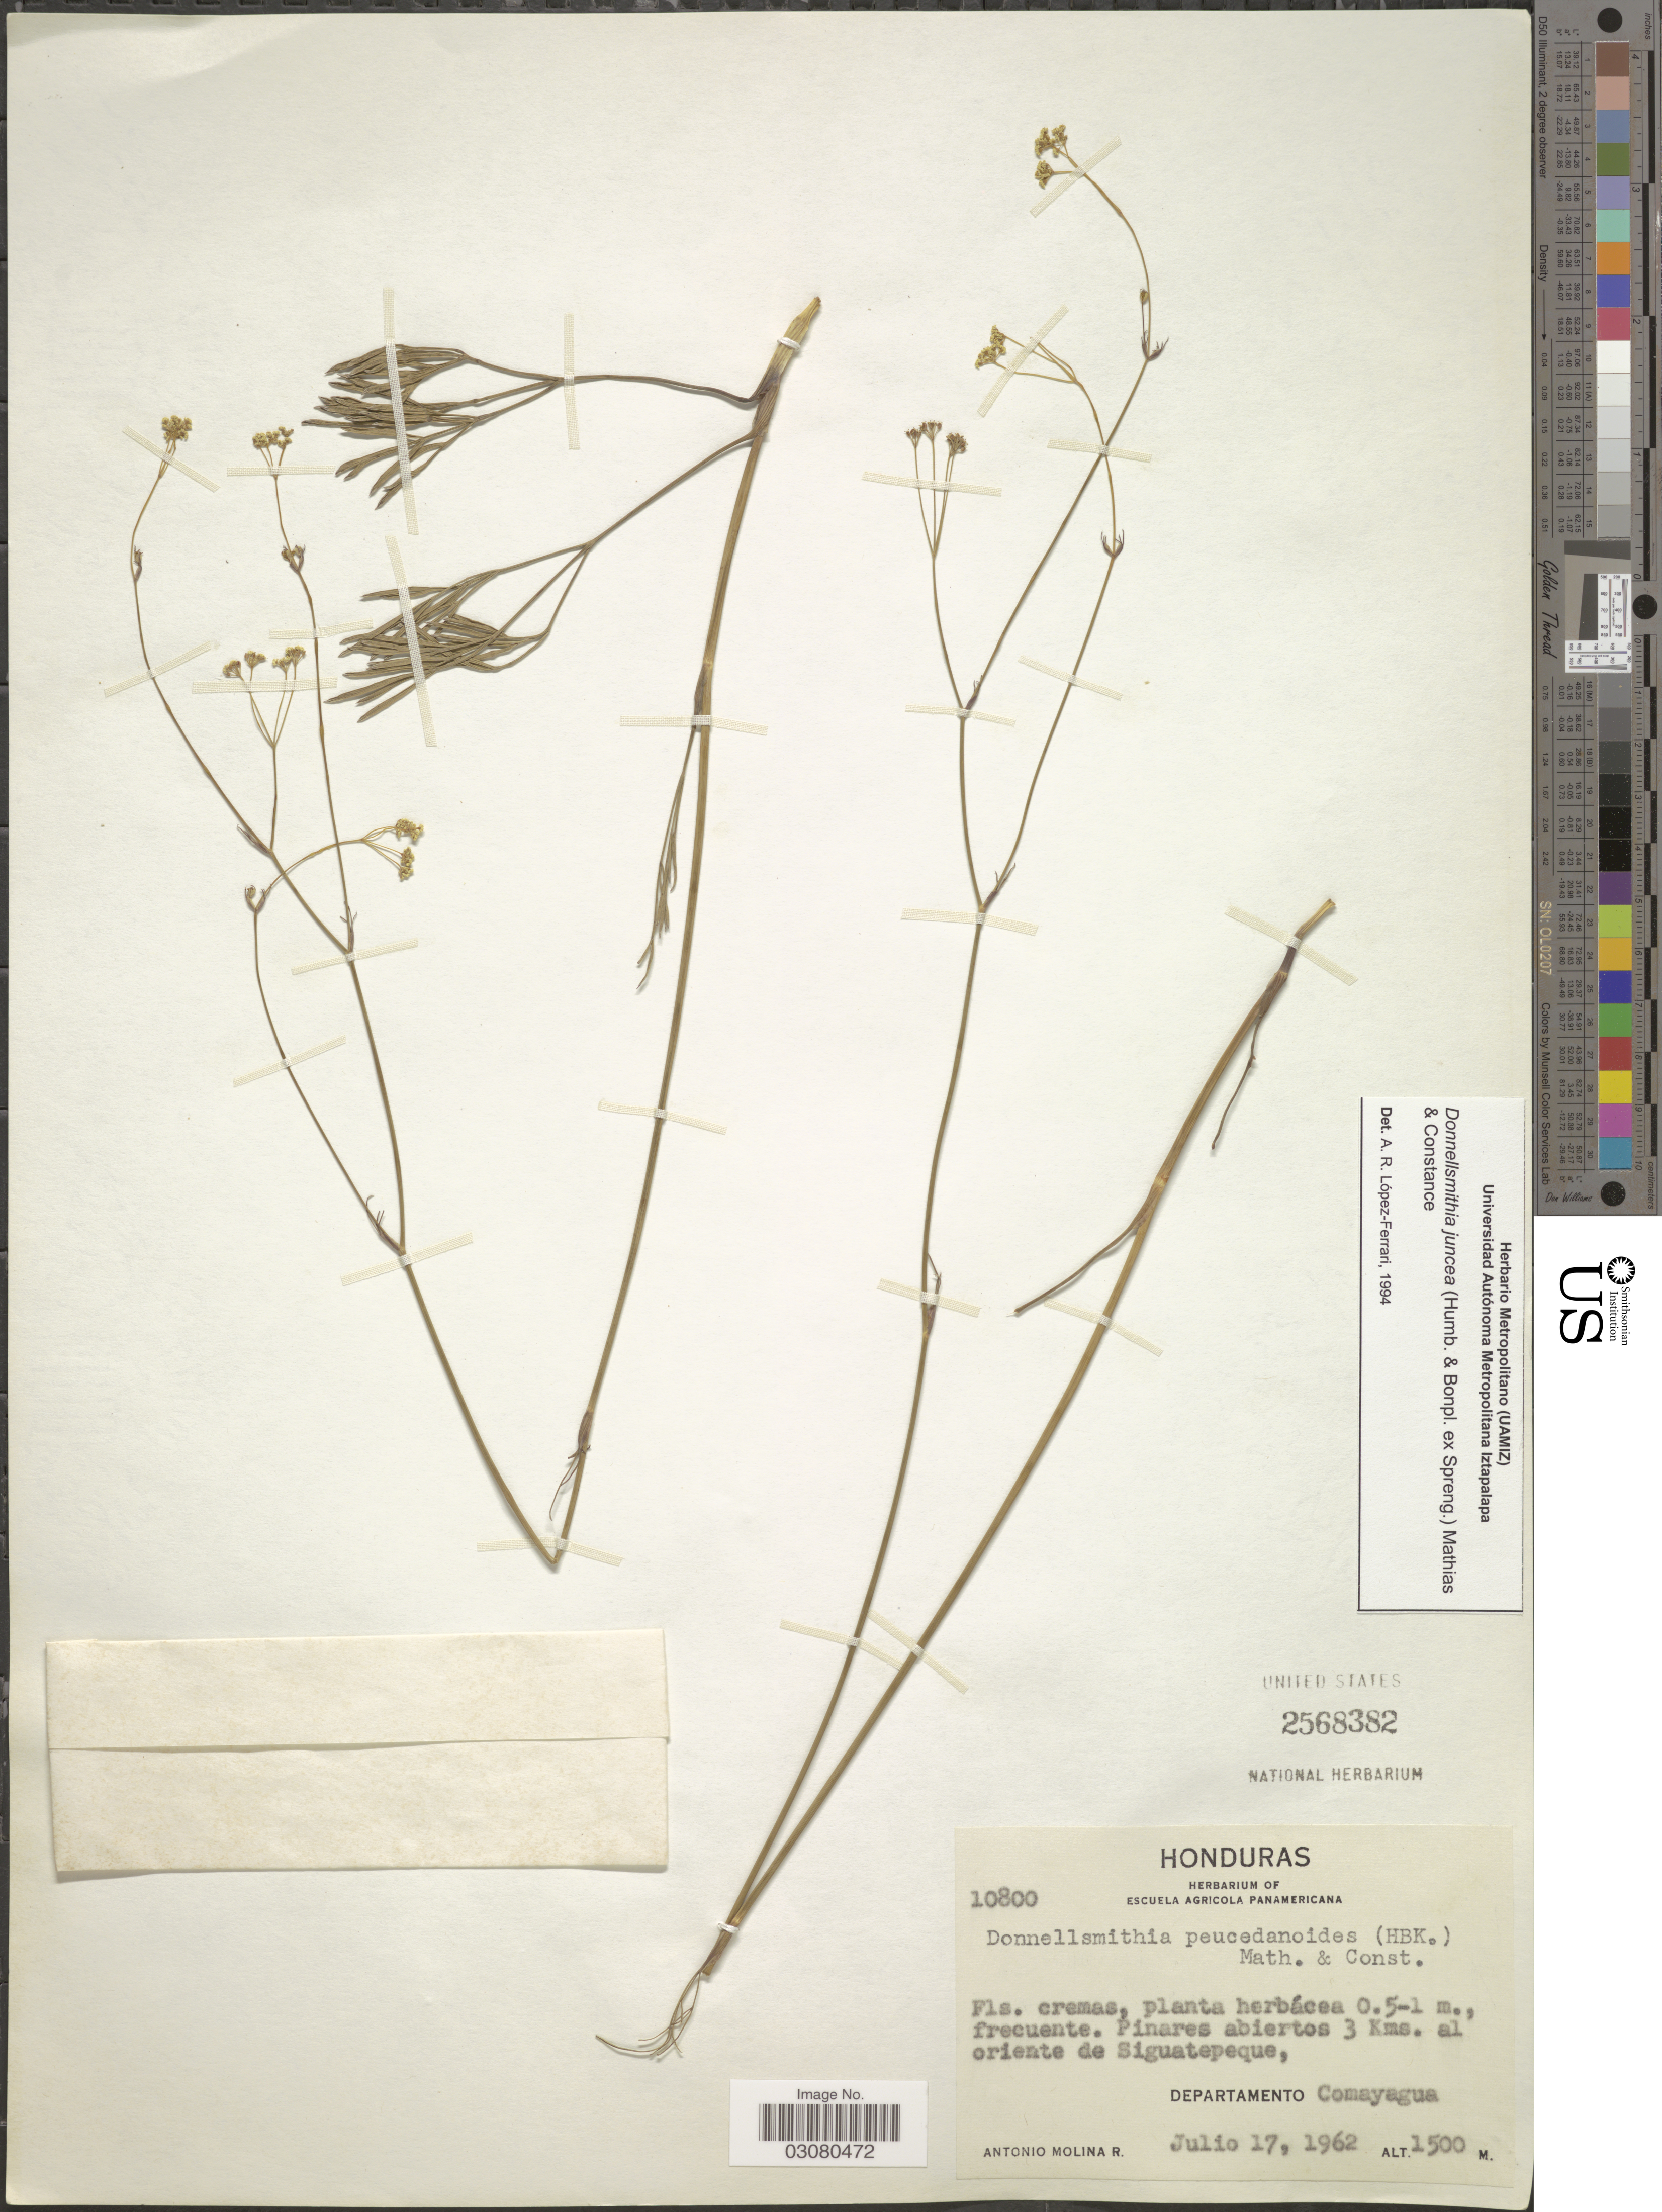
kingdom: Plantae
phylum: Tracheophyta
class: Magnoliopsida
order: Apiales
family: Apiaceae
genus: Donnellsmithia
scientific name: Donnellsmithia juncea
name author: (Humb. & Bonpl. ex Spreng.) Mathias & Constance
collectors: A. Molina R.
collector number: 10800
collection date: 1962-07-17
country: Honduras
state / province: Comayagua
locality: Pinares abiertos 3 Kms. al oriente de Siguatepeque, Departamento Comayagua.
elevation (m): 1500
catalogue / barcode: US 2568382